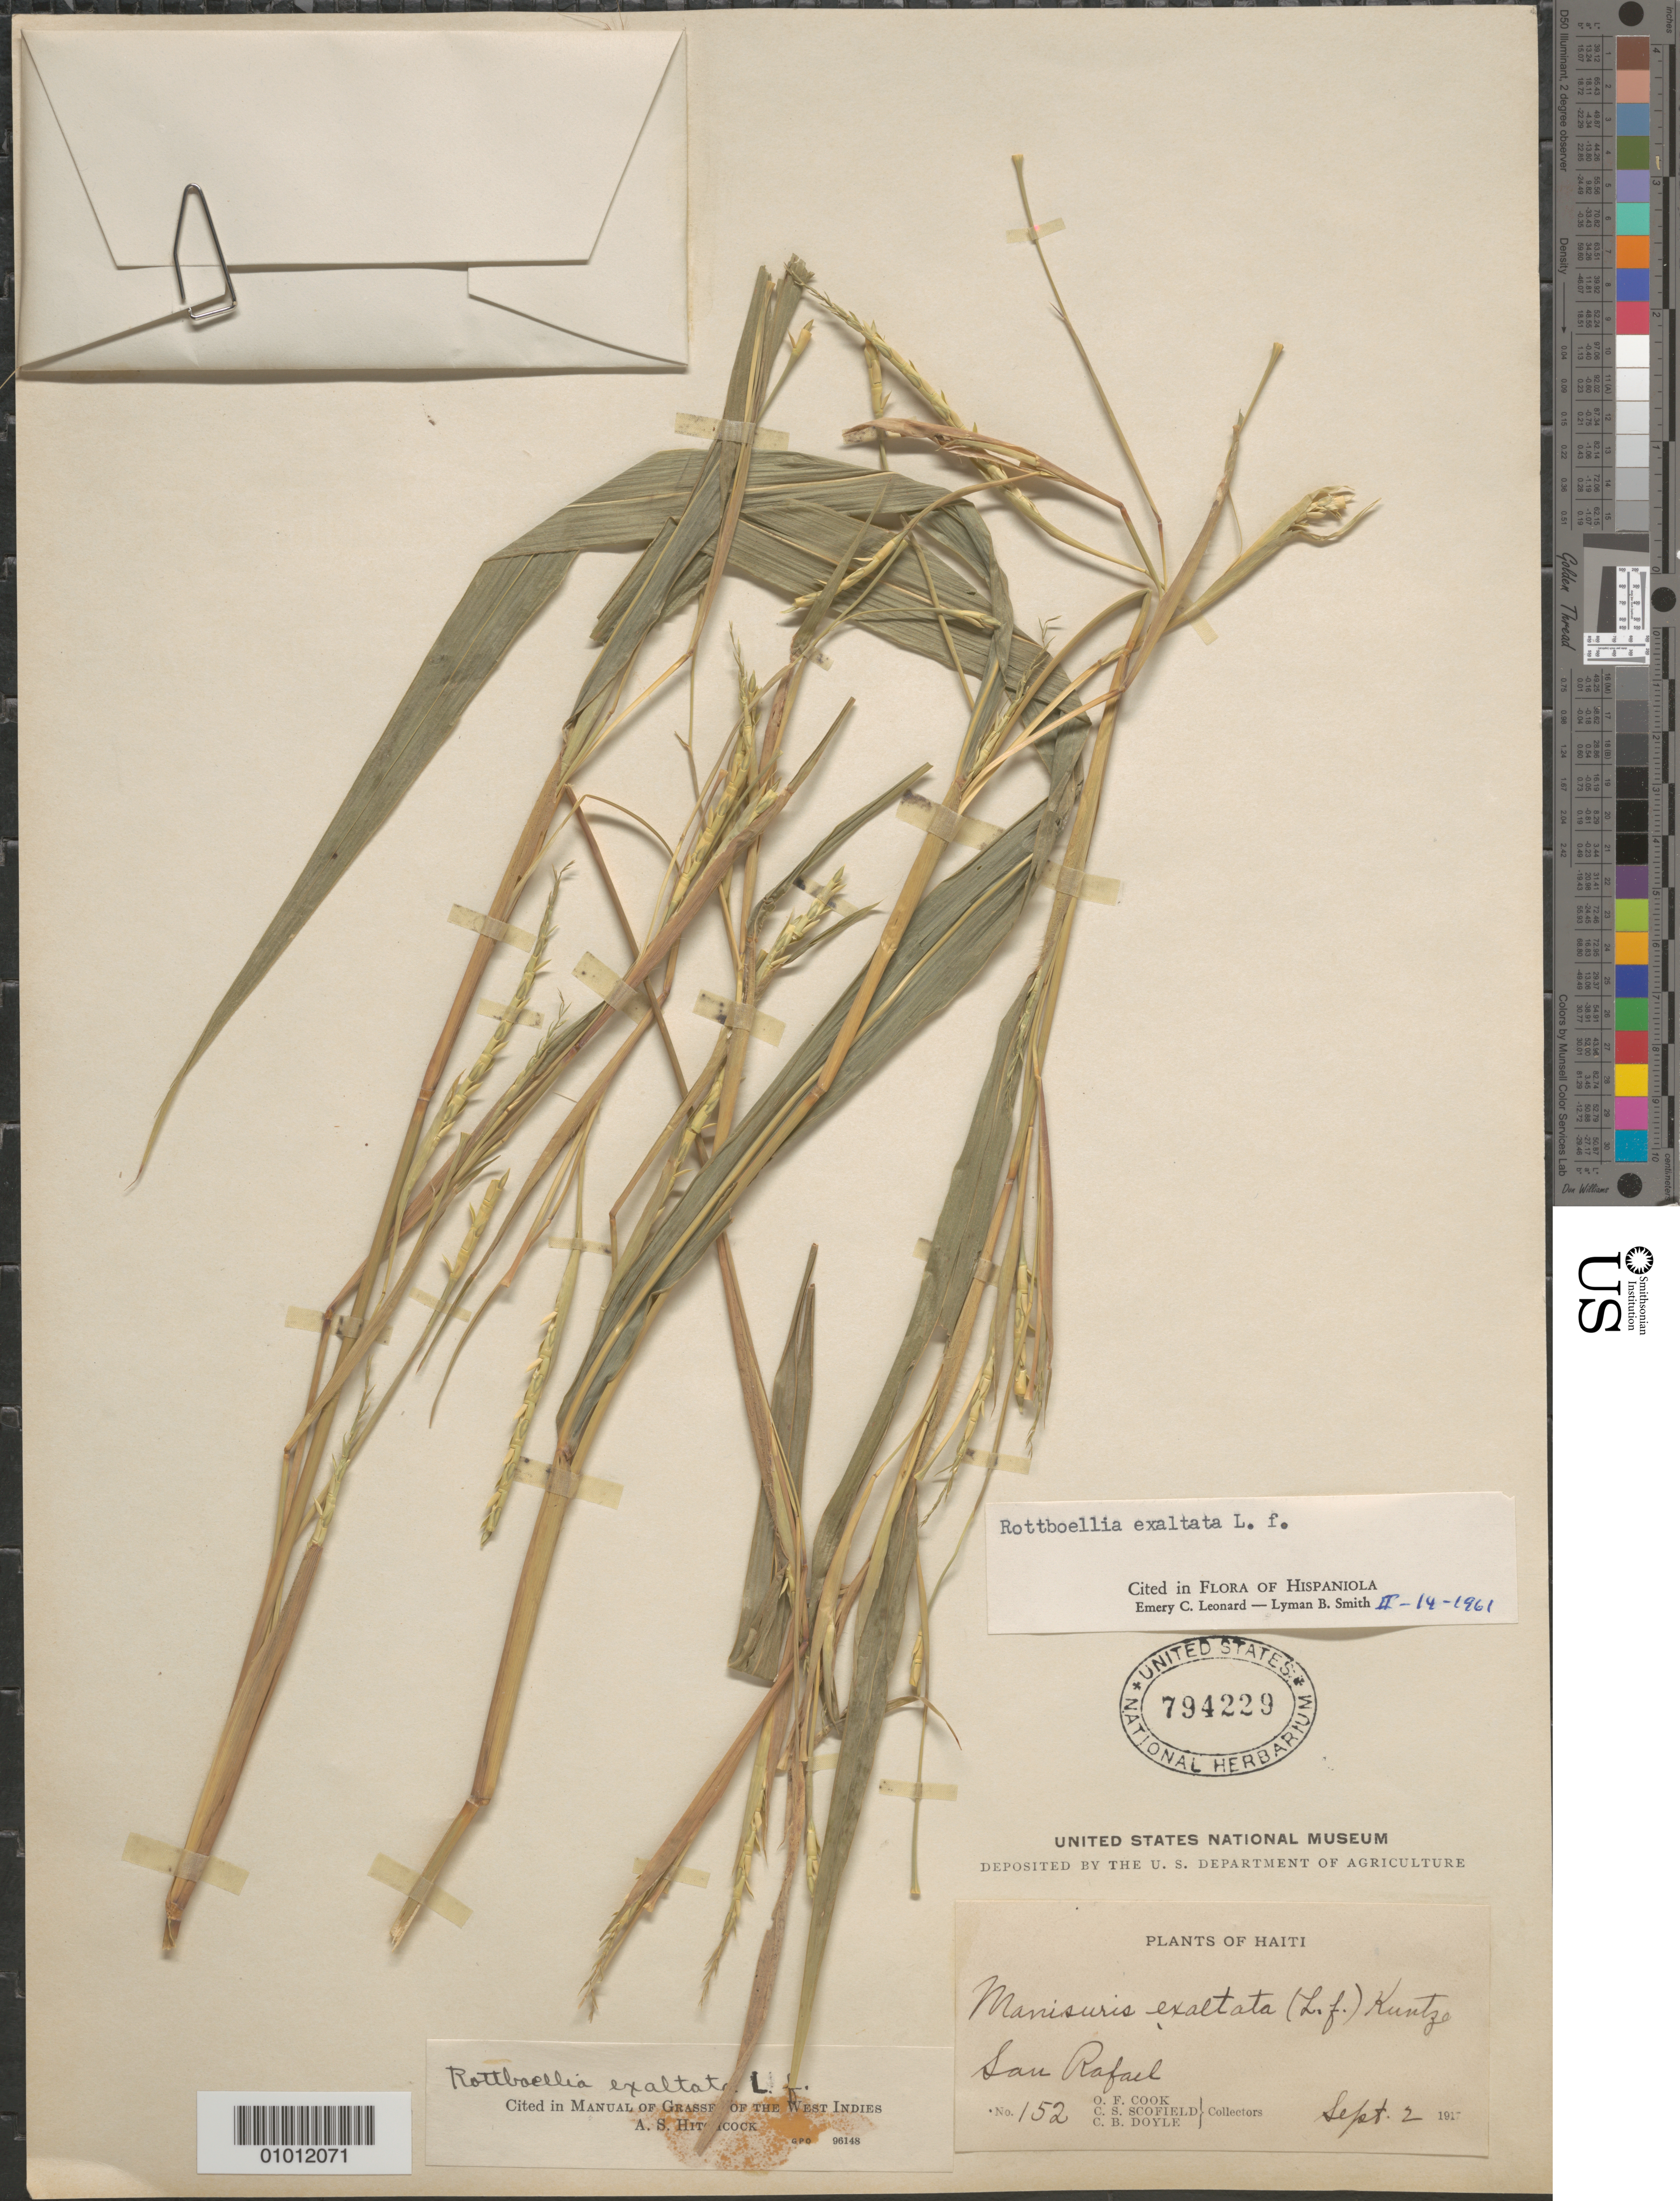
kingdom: Plantae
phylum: Tracheophyta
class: Liliopsida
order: Poales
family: Poaceae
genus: Rottboellia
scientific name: Rottboellia cochinchinensis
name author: (Lour.) Clayton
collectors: O. F. Cook, C. Scofield & C. Doyle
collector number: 152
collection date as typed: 02 Sep 1917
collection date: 1917-09-02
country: Haiti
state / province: Nord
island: Hispaniola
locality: San Rafael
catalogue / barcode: US 794229